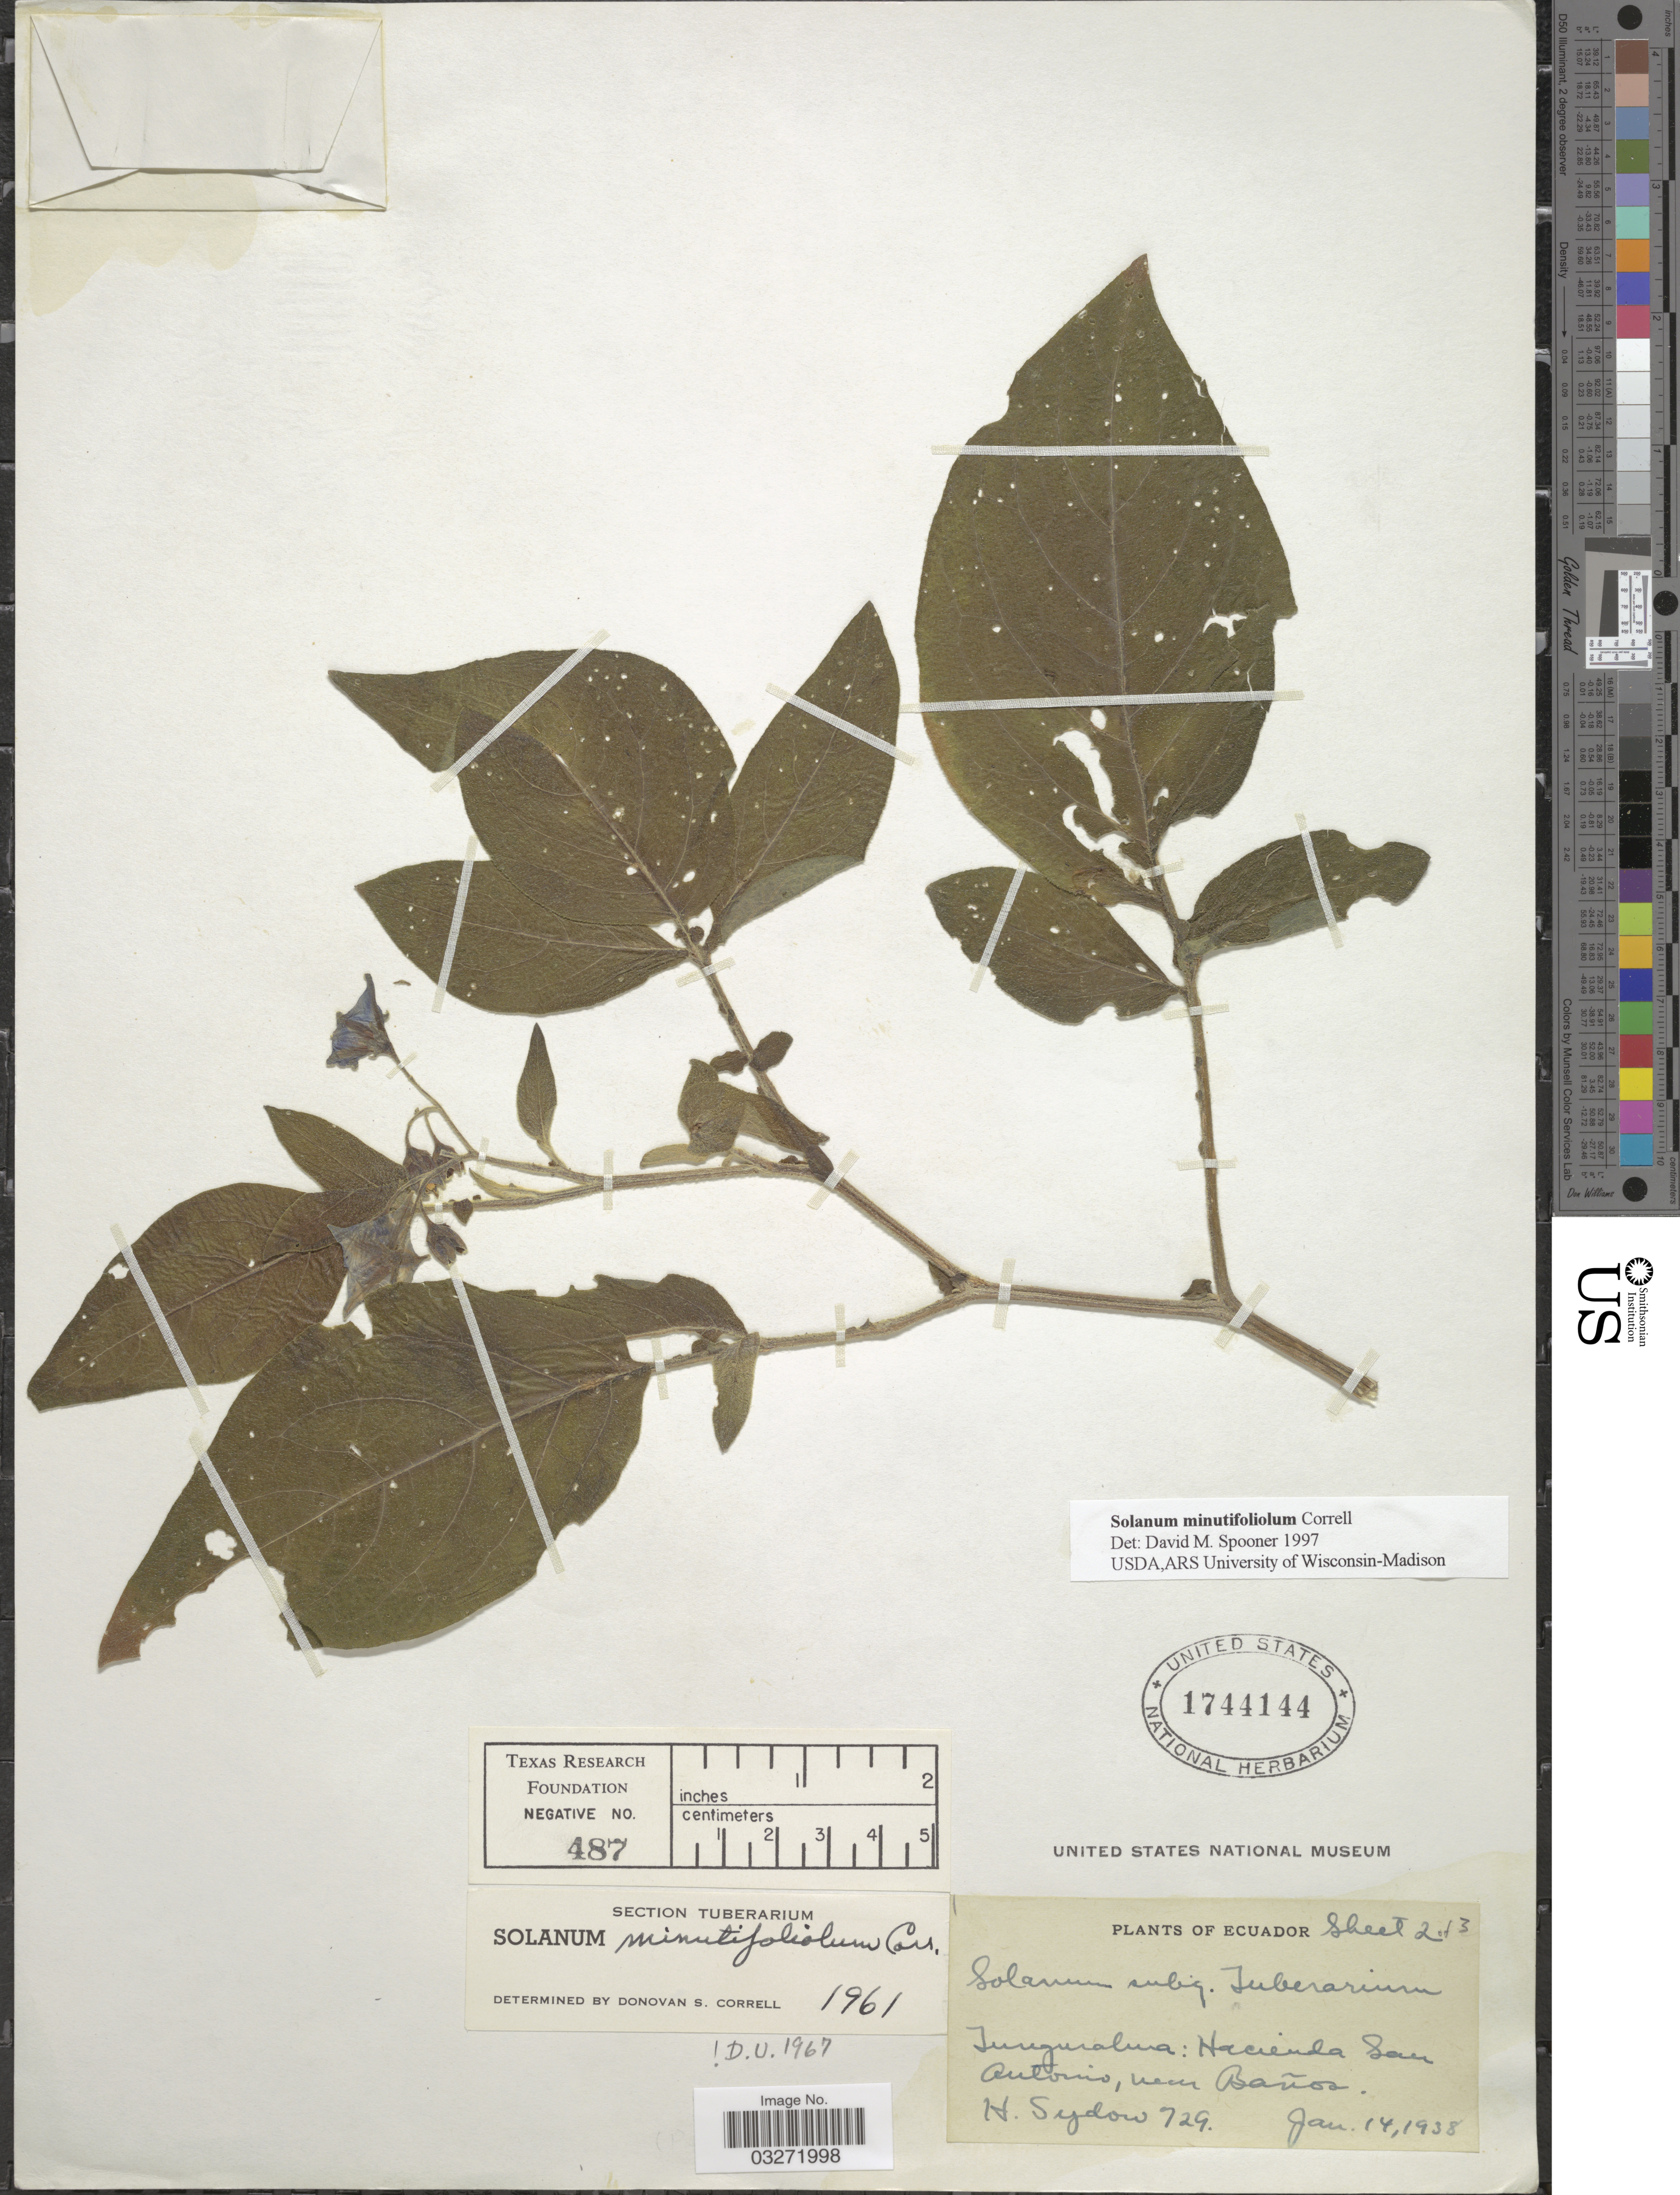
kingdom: Plantae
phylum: Tracheophyta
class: Magnoliopsida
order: Solanales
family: Solanaceae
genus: Solanum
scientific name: Solanum minutifoliolum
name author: Correll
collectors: H. Sydow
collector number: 729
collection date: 1938-01-14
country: Ecuador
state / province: Tungurahua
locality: Tungurahua: Hacienda San Antonio, near Baños.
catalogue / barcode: US 1744144